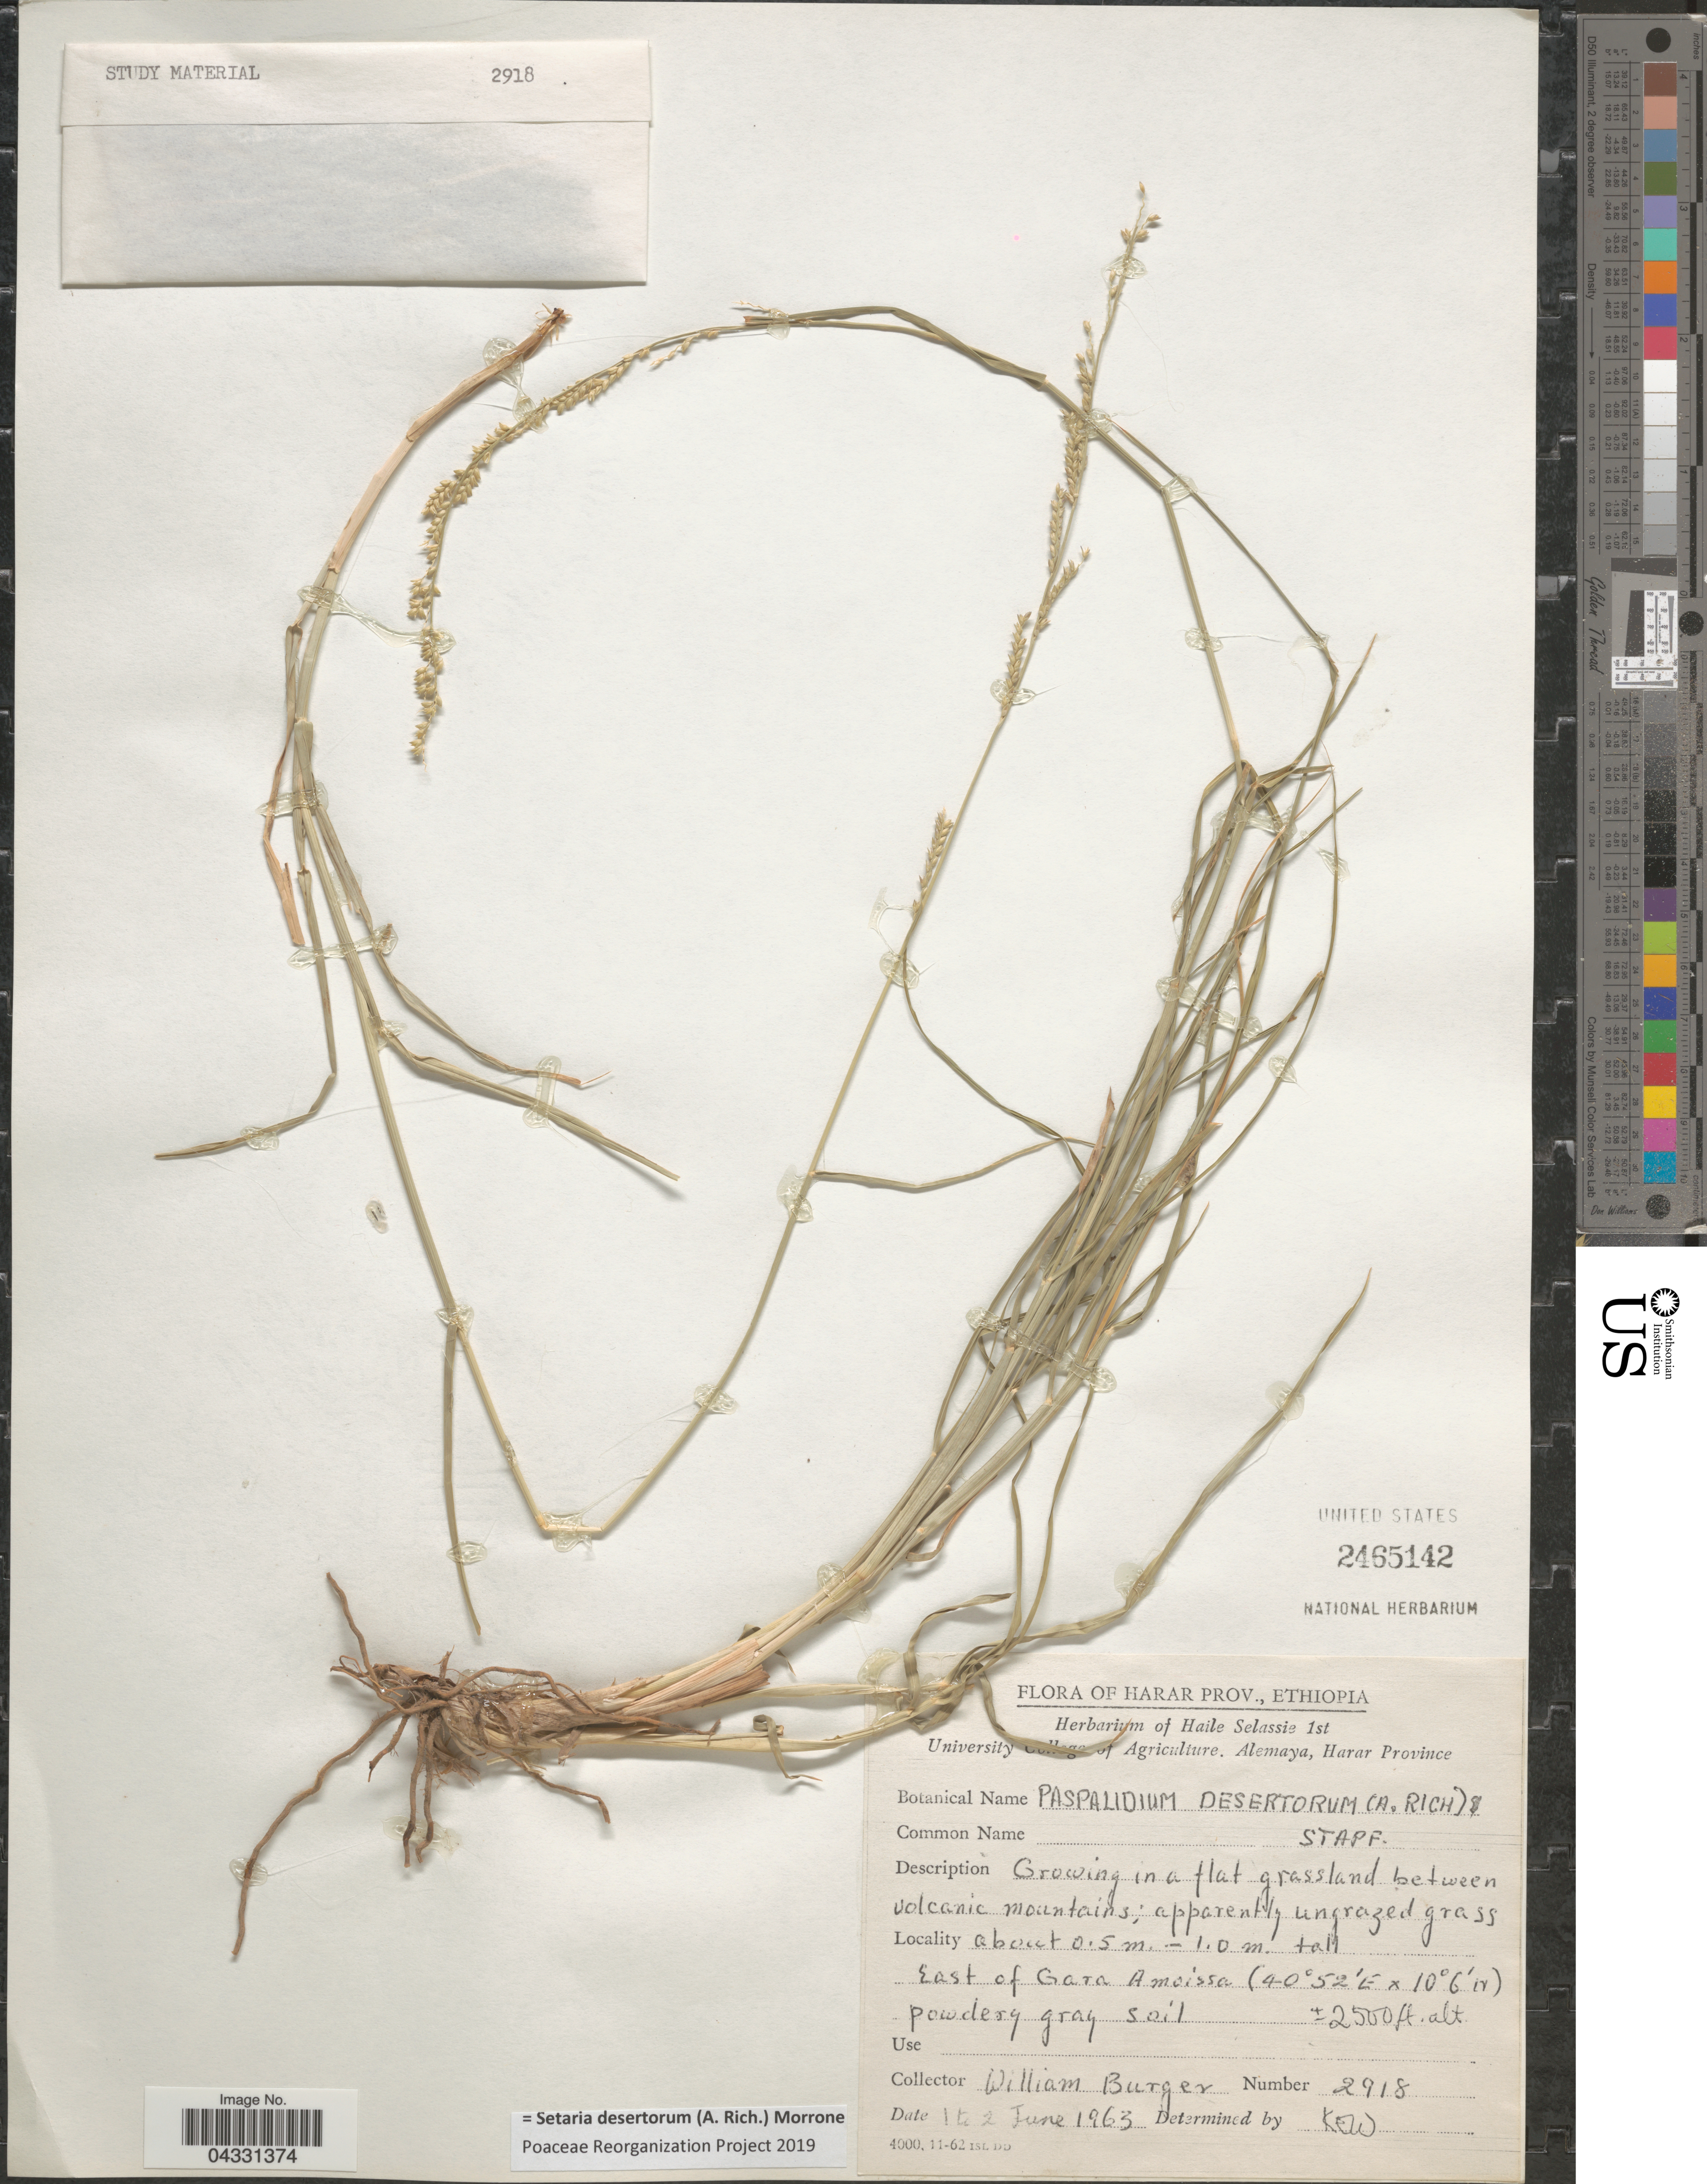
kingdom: Plantae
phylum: Tracheophyta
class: Liliopsida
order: Poales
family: Poaceae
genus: Setaria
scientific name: Setaria desertorum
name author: (A. Rich.) Morrone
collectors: W. Burger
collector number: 2918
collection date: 1963-06-01/1963-06-02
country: Ethiopia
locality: Harar Prov. Growing in a flat grassland between volcanic mountains. East of Gara Amoissa.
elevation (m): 762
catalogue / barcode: US 2465142